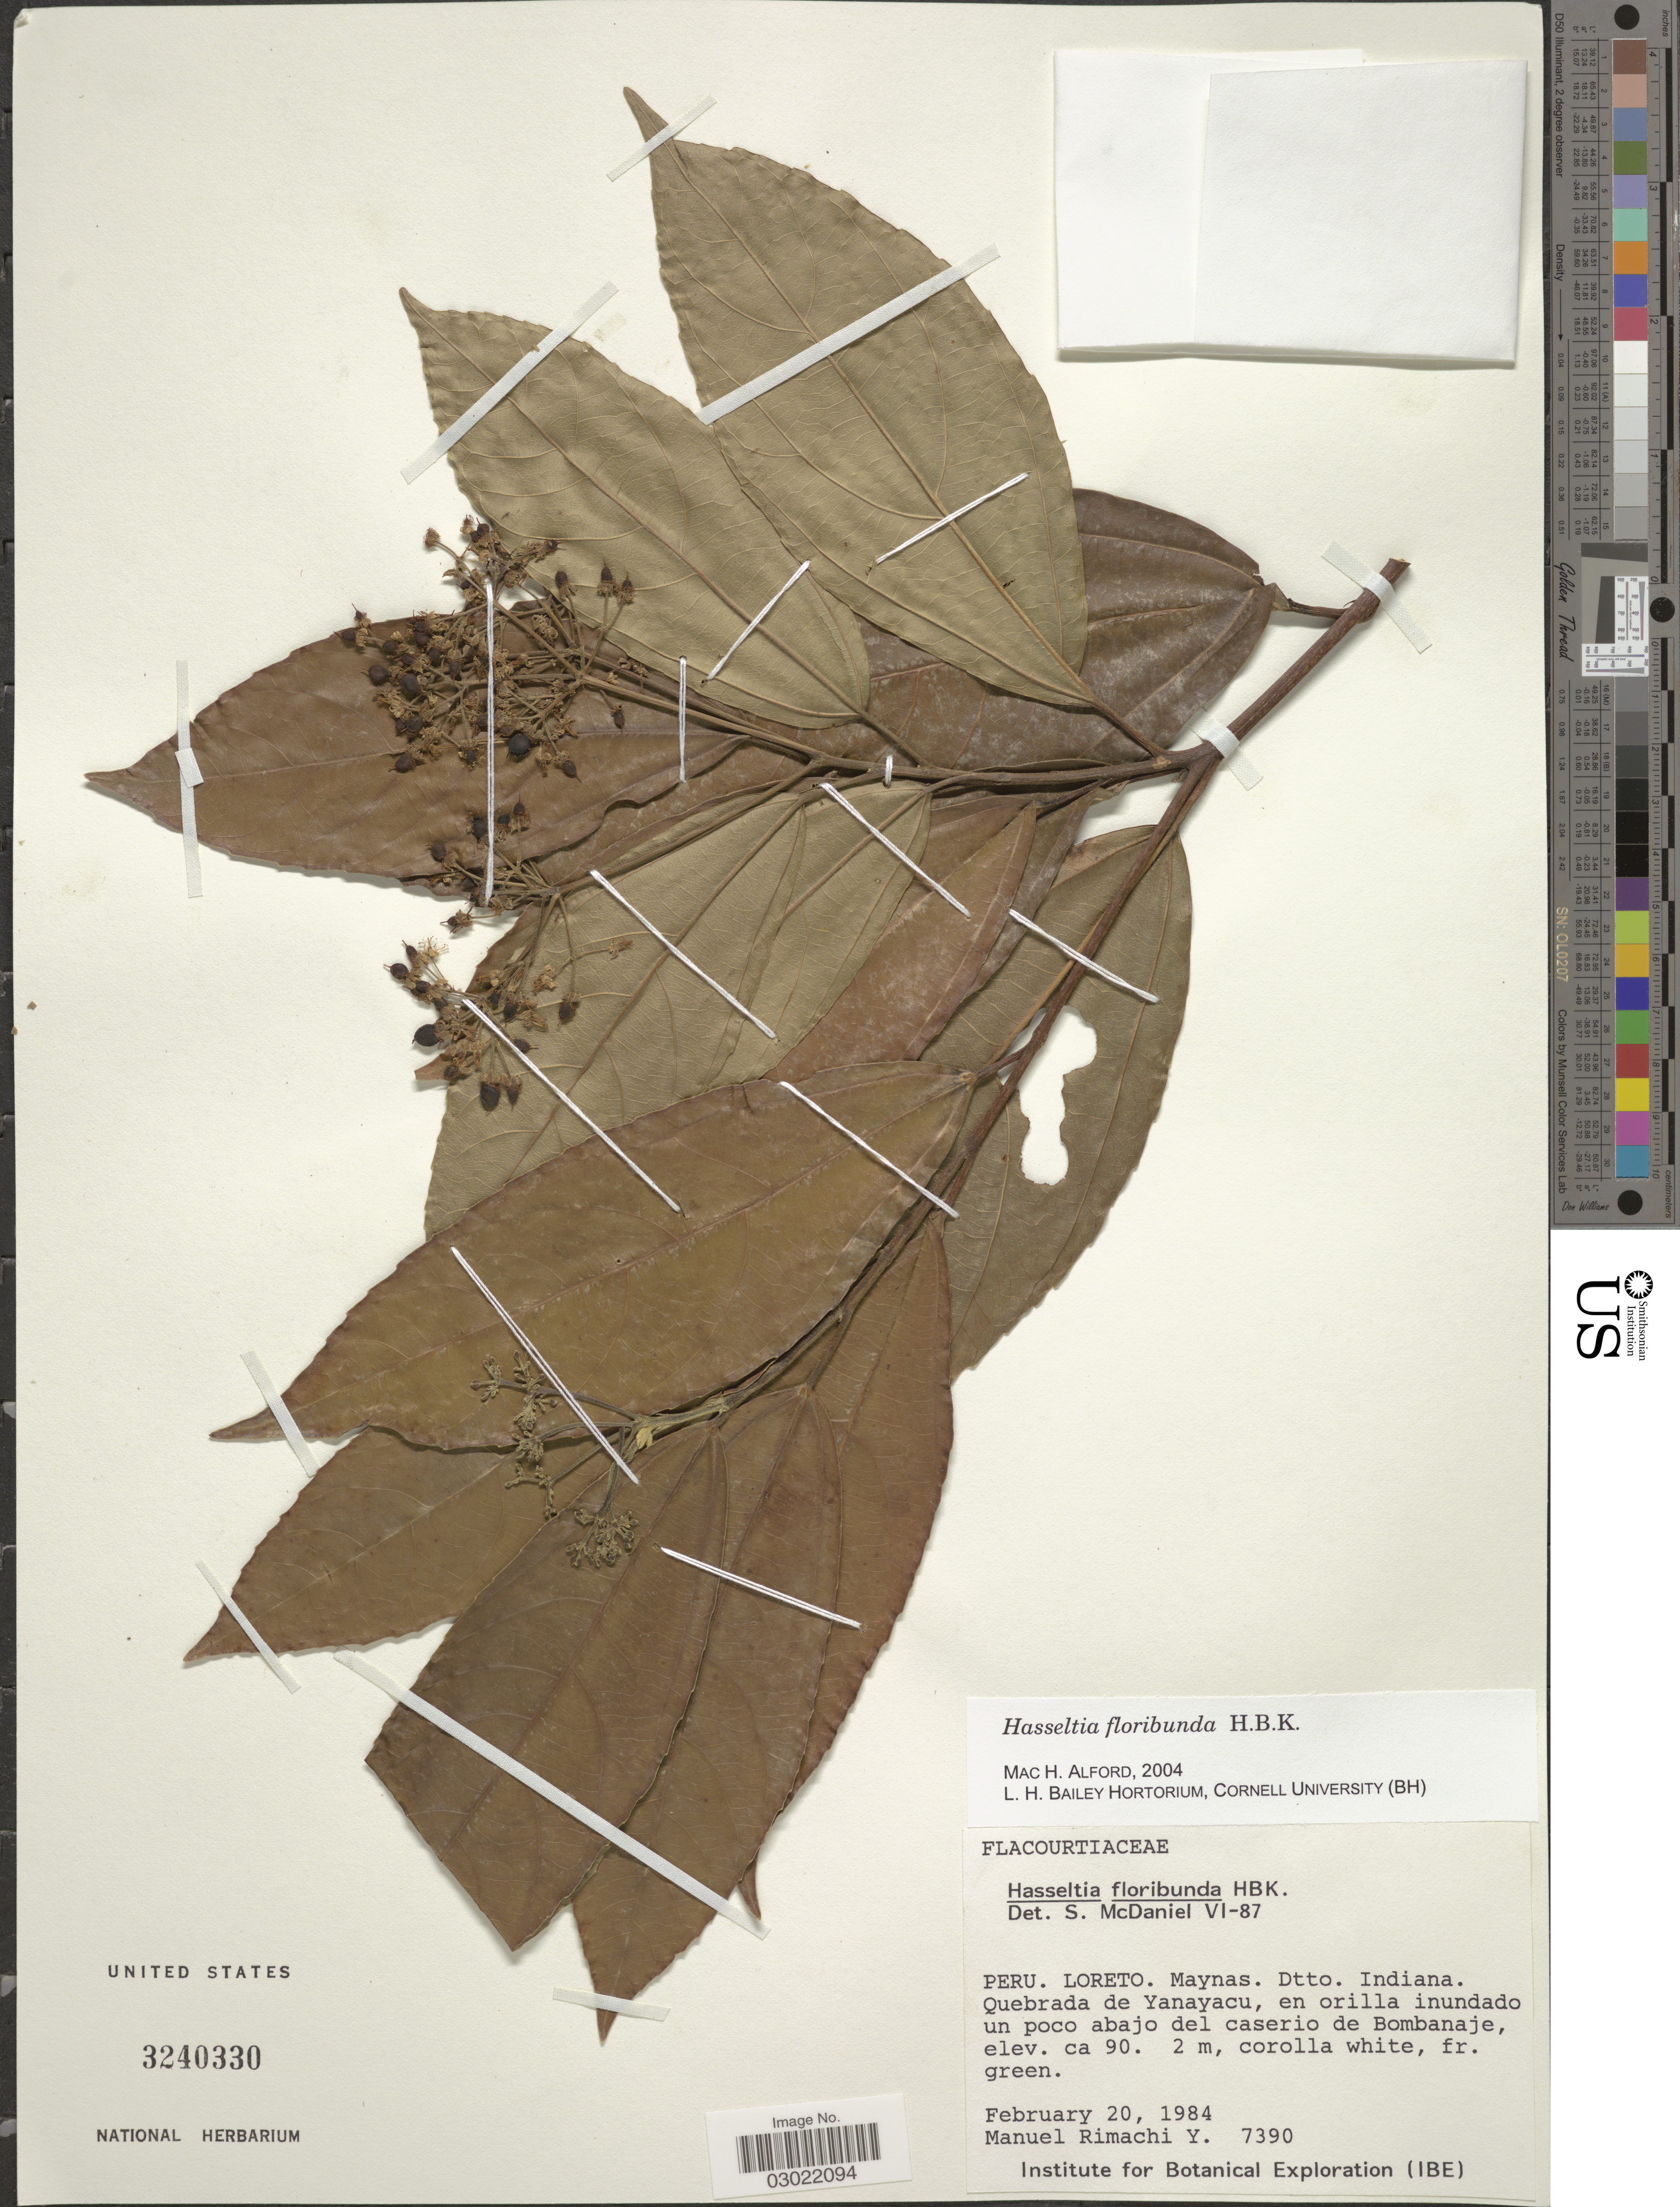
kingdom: Plantae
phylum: Tracheophyta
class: Magnoliopsida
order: Malpighiales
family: Salicaceae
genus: Hasseltia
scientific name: Hasseltia floribunda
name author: Kunth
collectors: M. Rimachi Y.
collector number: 7390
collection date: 1984-02-20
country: Peru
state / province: Loreto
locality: Maynas. Dtto. Indiana. Quebrada de Yanayacu, en orilla inundado un poco abajo del caserio de Bombanaje.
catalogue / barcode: US 3240330